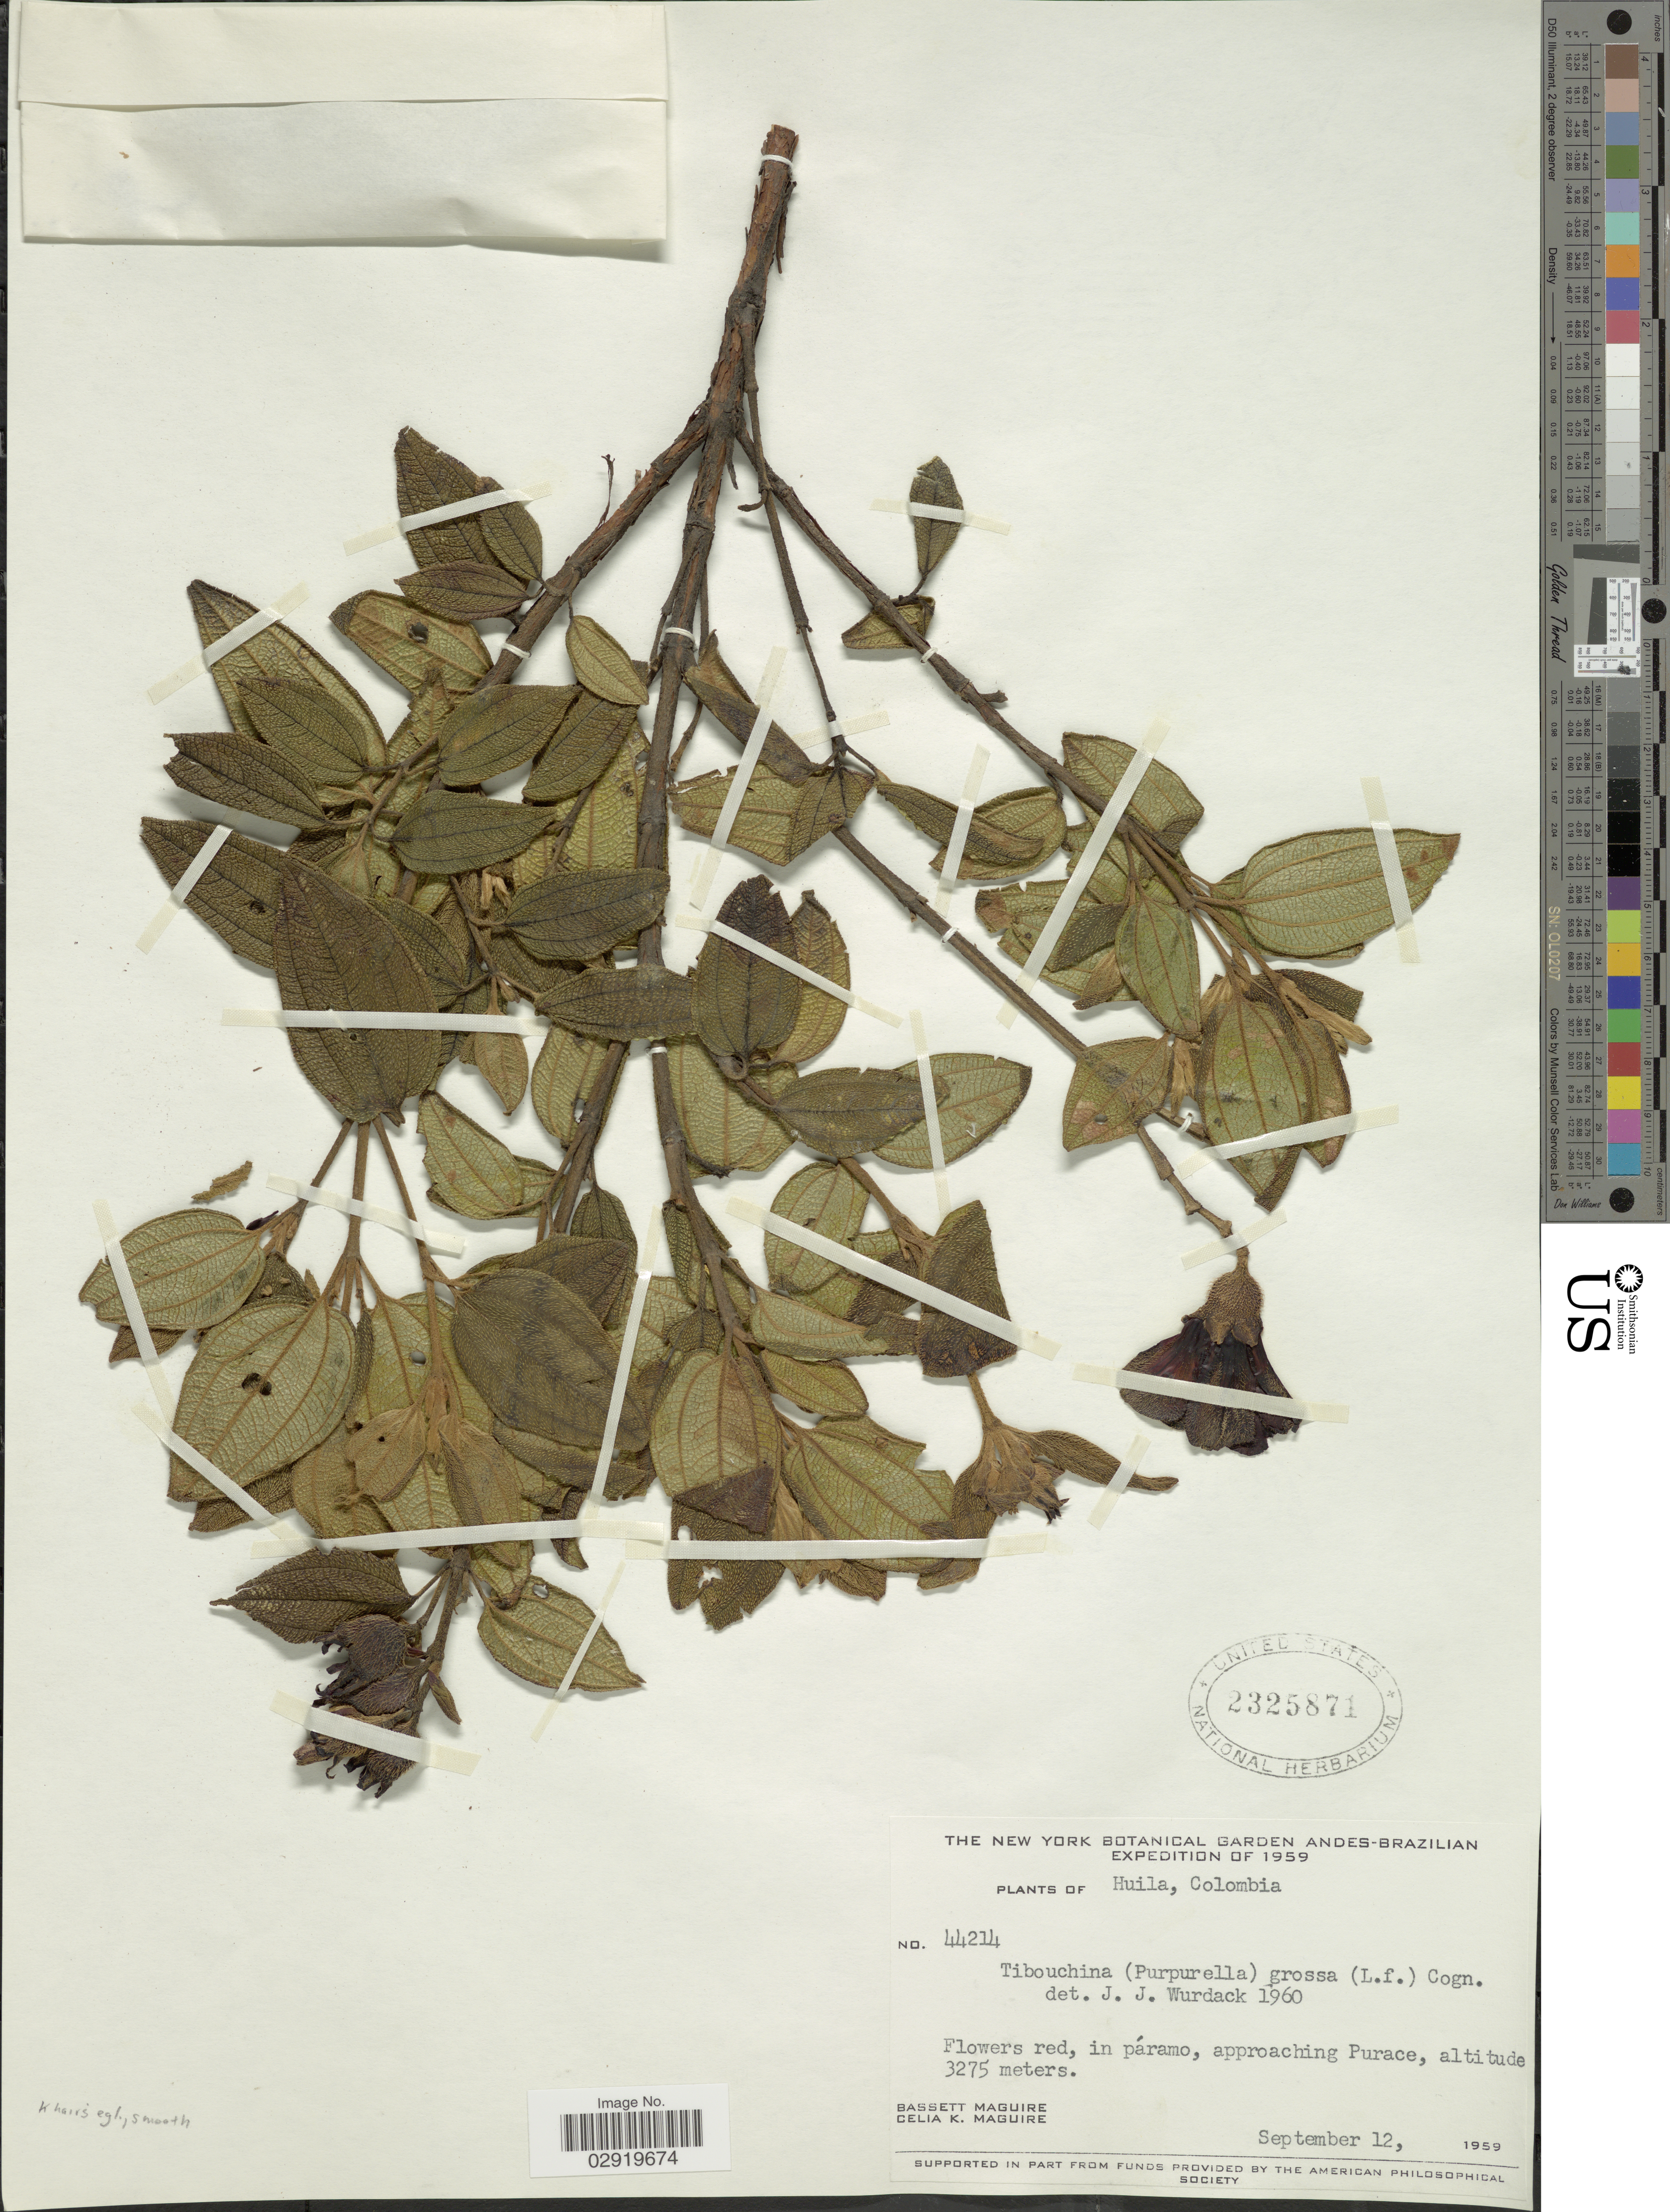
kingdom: Plantae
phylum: Tracheophyta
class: Magnoliopsida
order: Myrtales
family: Melastomataceae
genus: Chaetogastra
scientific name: Chaetogastra grossa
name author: (L. f.) P.J.F. Guim. & Michelang.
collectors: B. Maguire & C. K. Maguire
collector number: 44214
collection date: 1959-09-12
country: Colombia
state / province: Huila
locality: Andes. Approaching Purace.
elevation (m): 3275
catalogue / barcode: US 2325871